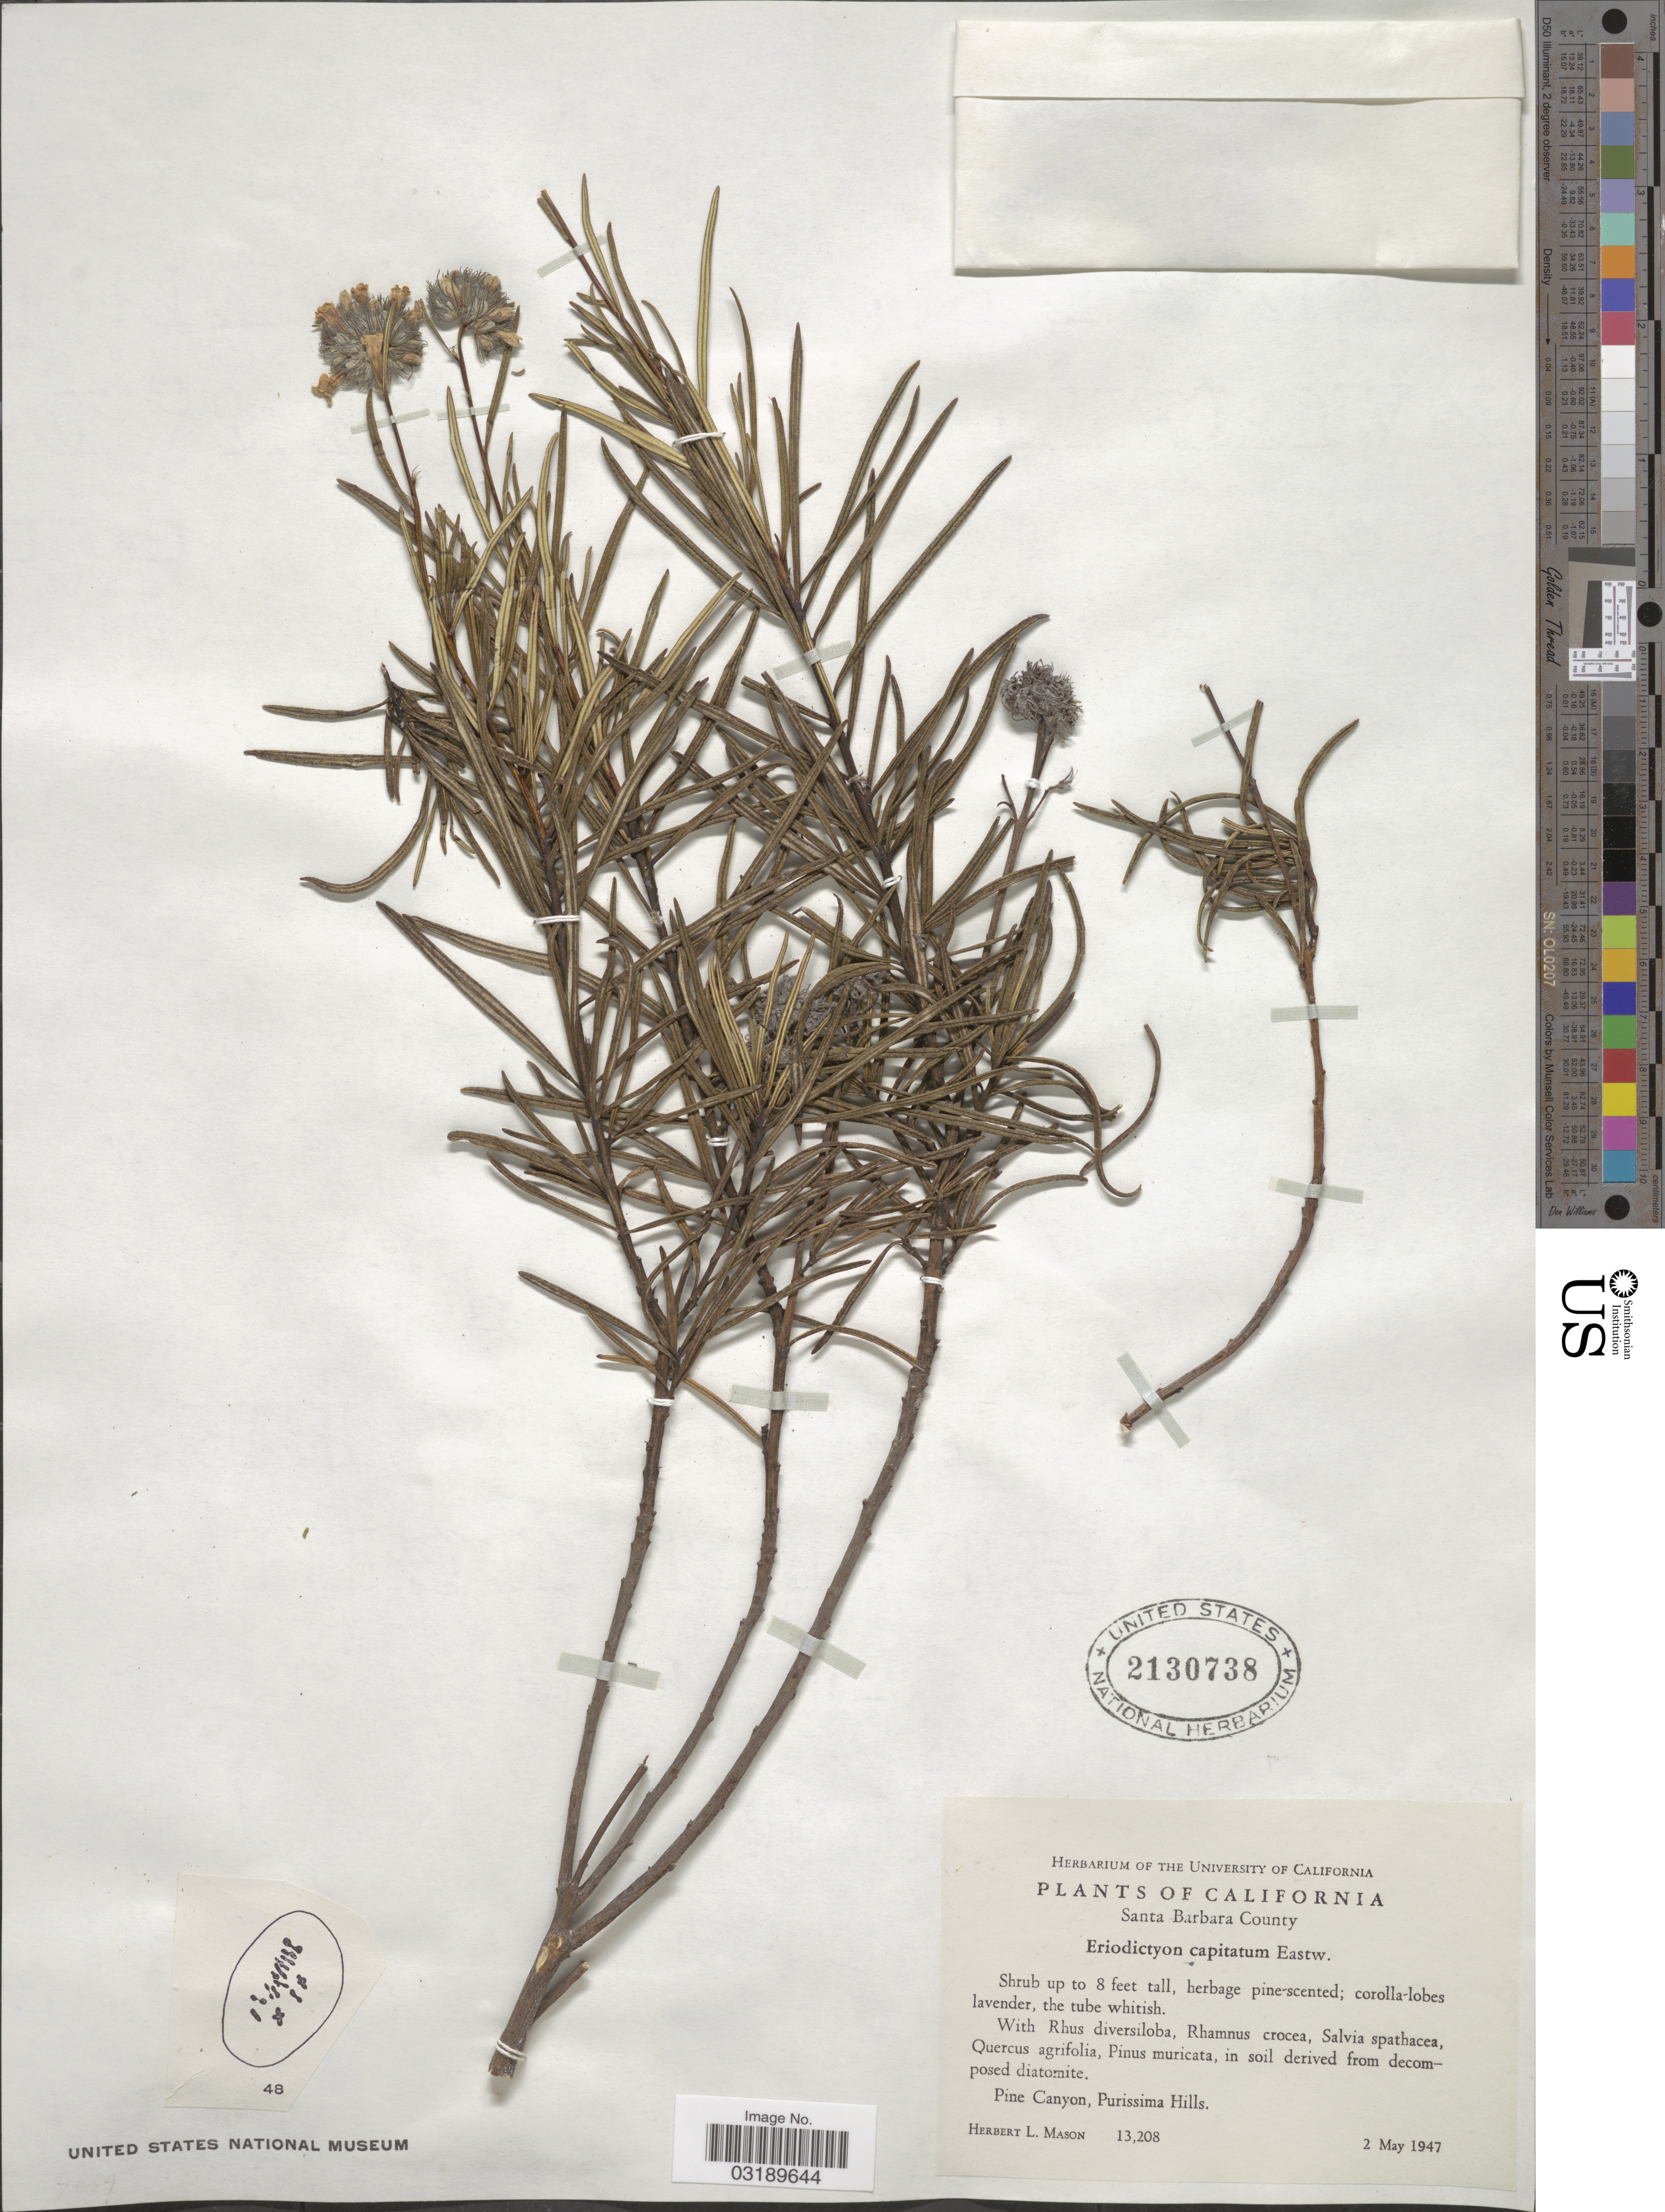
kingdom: Plantae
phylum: Tracheophyta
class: Magnoliopsida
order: Boraginales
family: Namaceae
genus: Eriodictyon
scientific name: Eriodictyon capitatum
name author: Eastw.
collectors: H. L. Mason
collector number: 13208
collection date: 1947-05-02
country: United States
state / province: California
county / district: Santa Barbara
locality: Santa Barbara County. Pine Canyon, Purissima Hills.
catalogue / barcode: US 2130738